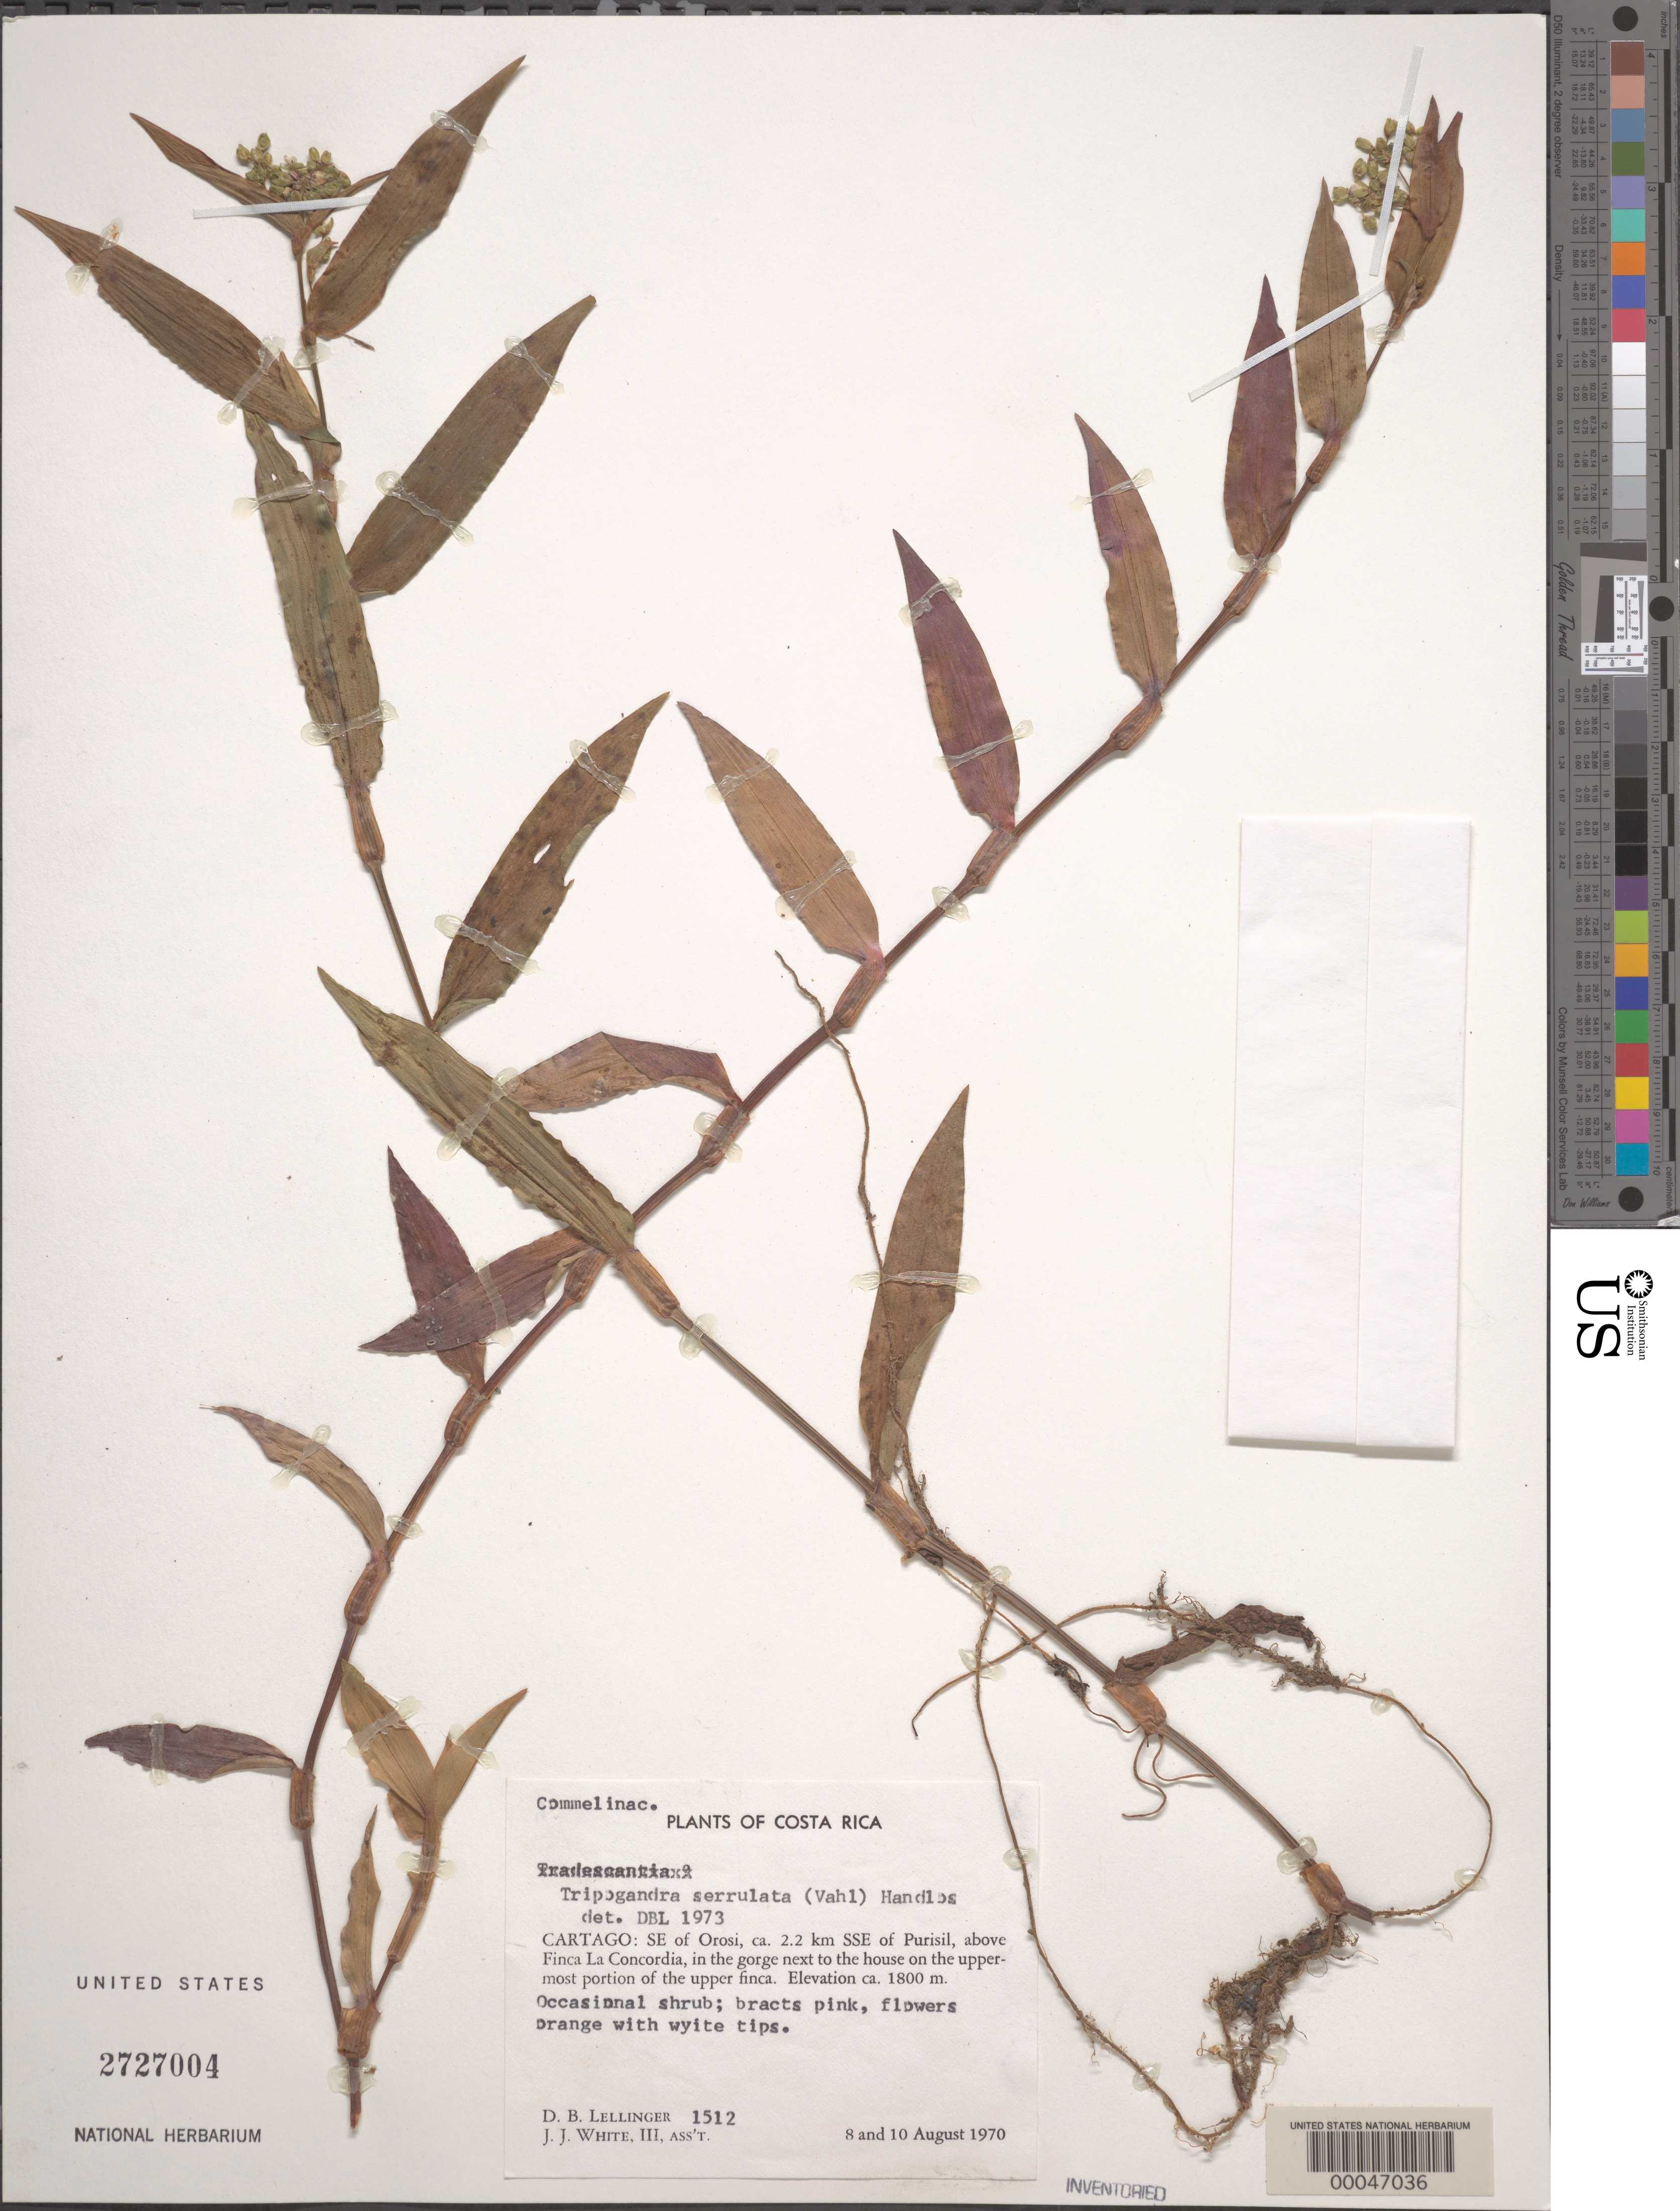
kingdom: Plantae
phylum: Tracheophyta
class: Liliopsida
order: Commelinales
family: Commelinaceae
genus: Tripogandra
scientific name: Tripogandra serrulata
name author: (Vahl) Handlos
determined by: Lellinger, David B., (BOT), Smithsonian Institution - National Museum of Natural History (UNITED STATES)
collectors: D. B. Lellinger & J. J. White III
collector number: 1512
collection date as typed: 08 Aug 1970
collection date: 1970-08-08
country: Costa Rica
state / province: Cartago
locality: SE of Orosi, SSE of Purisil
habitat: Gorge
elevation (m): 1800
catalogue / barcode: US 2727004